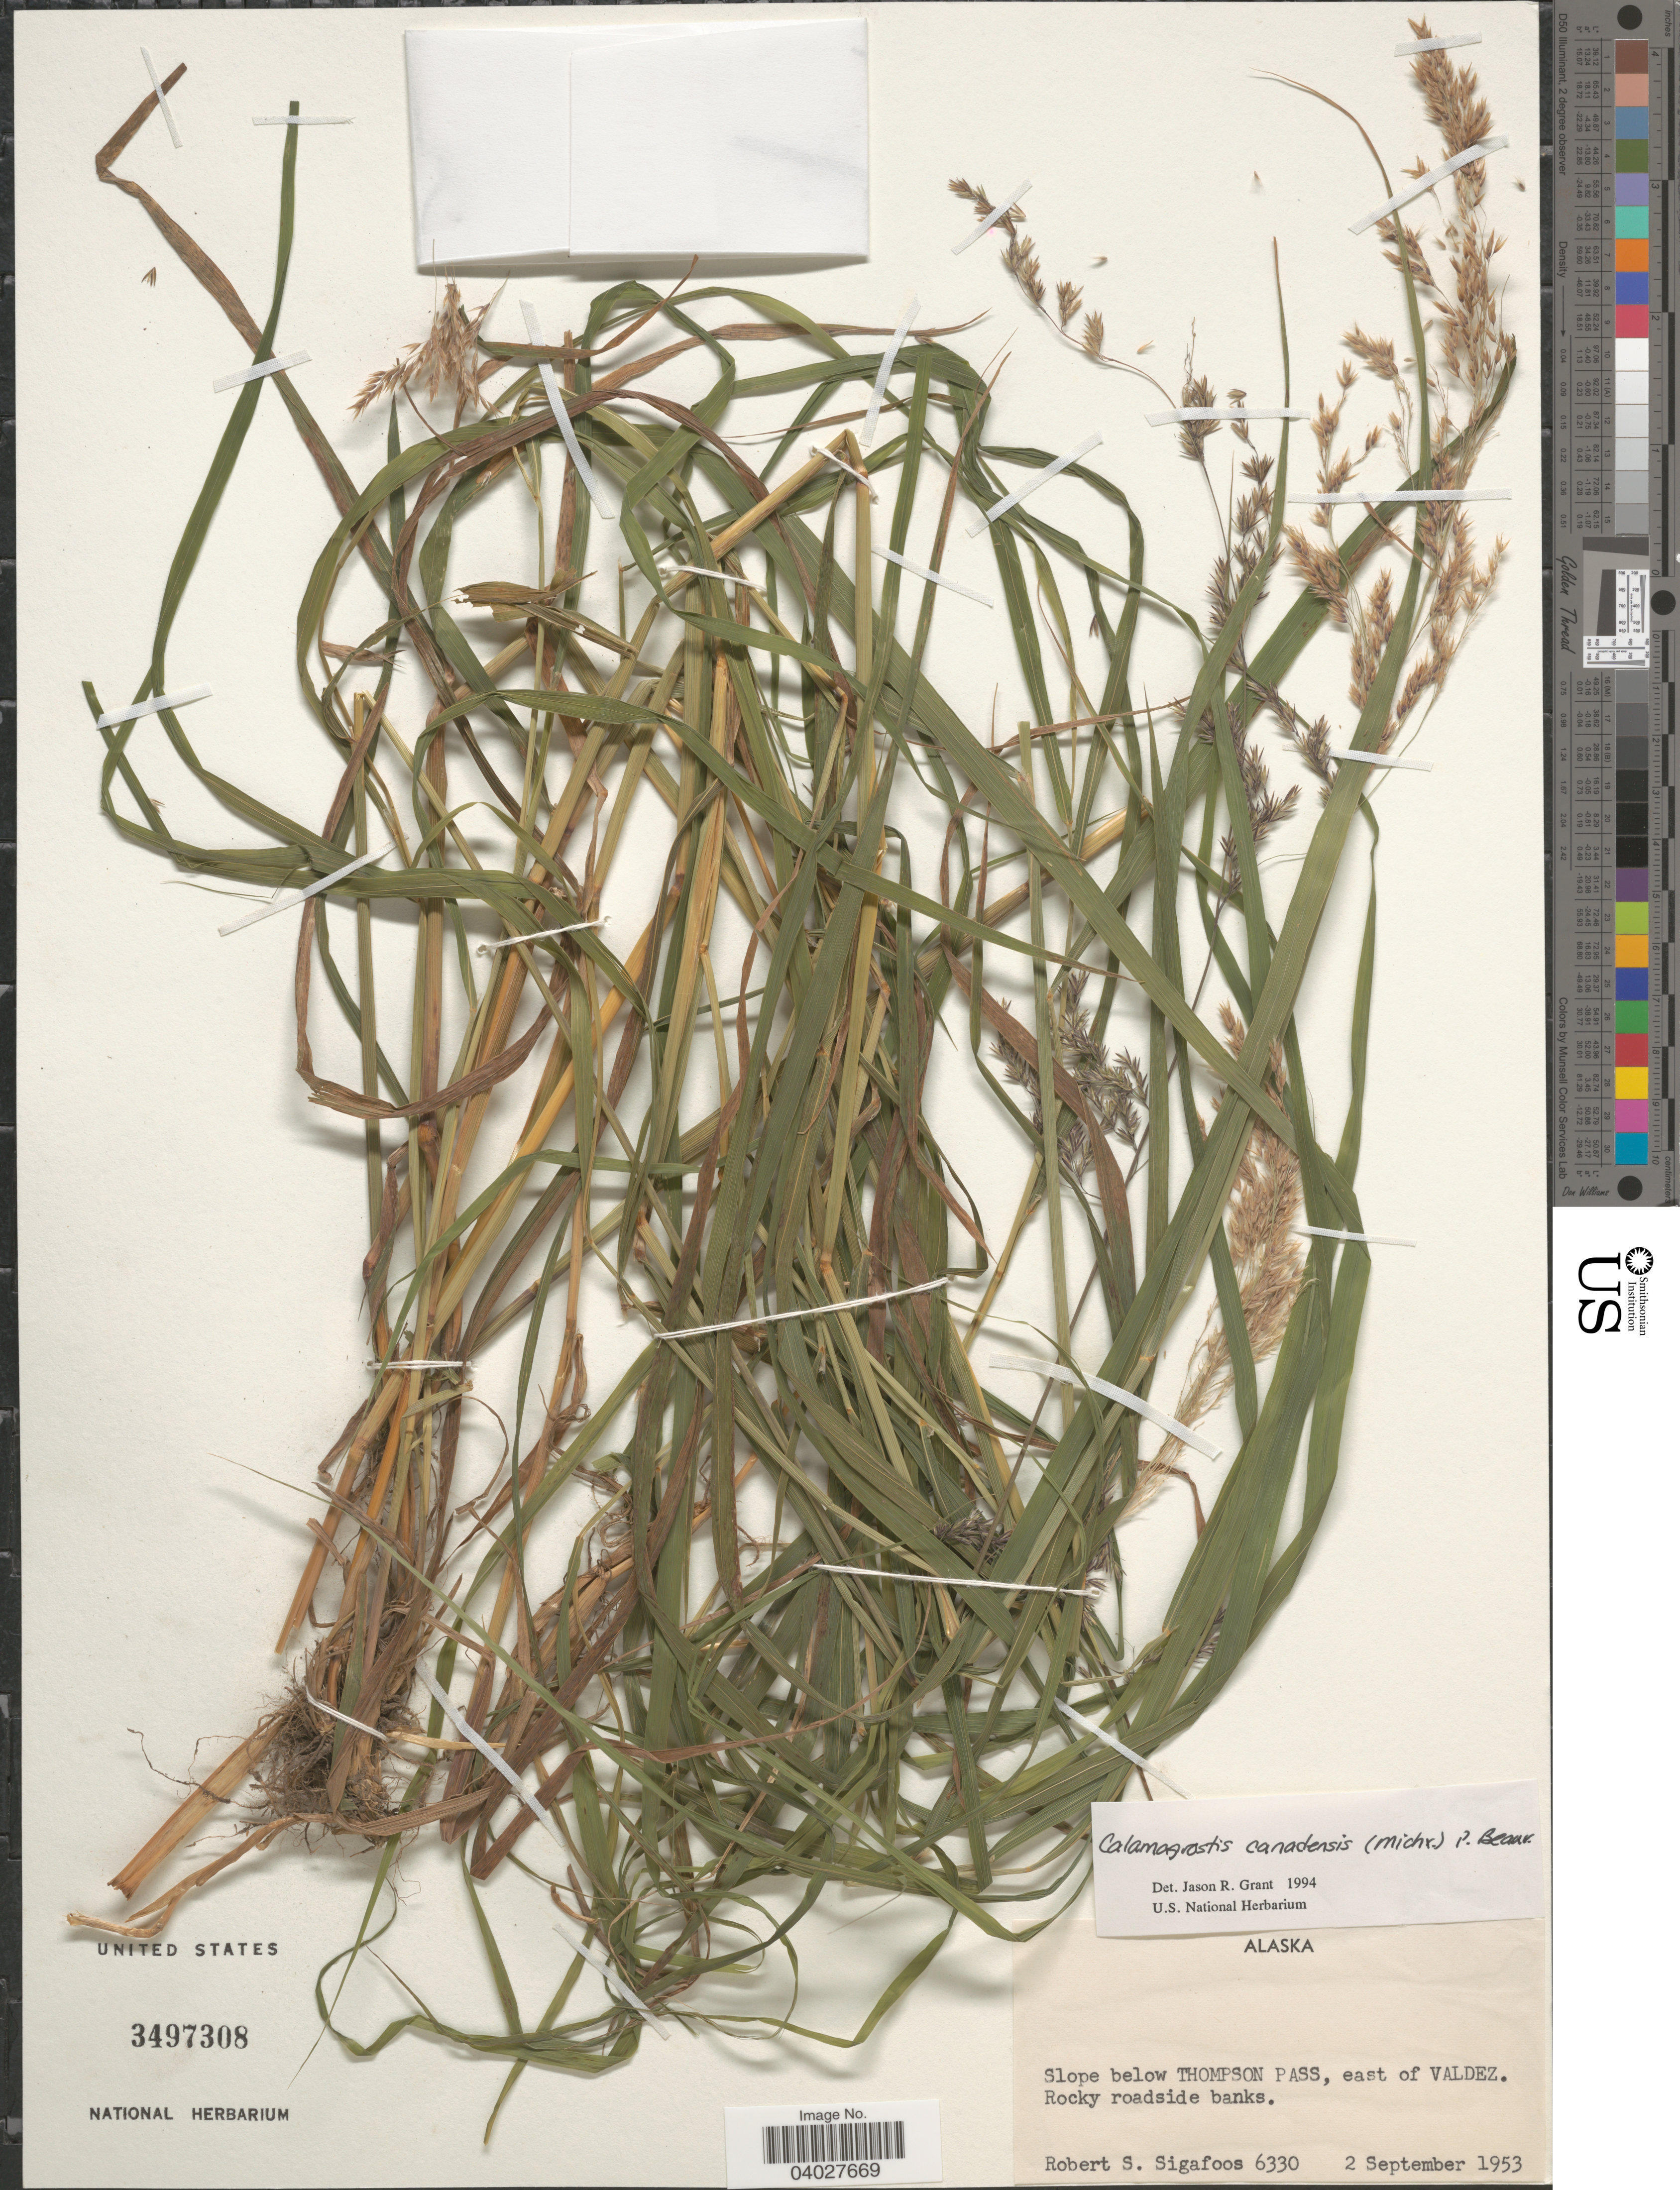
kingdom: Plantae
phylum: Tracheophyta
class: Liliopsida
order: Poales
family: Poaceae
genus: Calamagrostis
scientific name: Calamagrostis canadensis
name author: (Michx.) P. Beauv.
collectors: R. Sigafoos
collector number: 6330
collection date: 1953-09-02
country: United States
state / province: Alaska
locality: Slope below Thompson Pass, east of Valdez.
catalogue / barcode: US 3497308